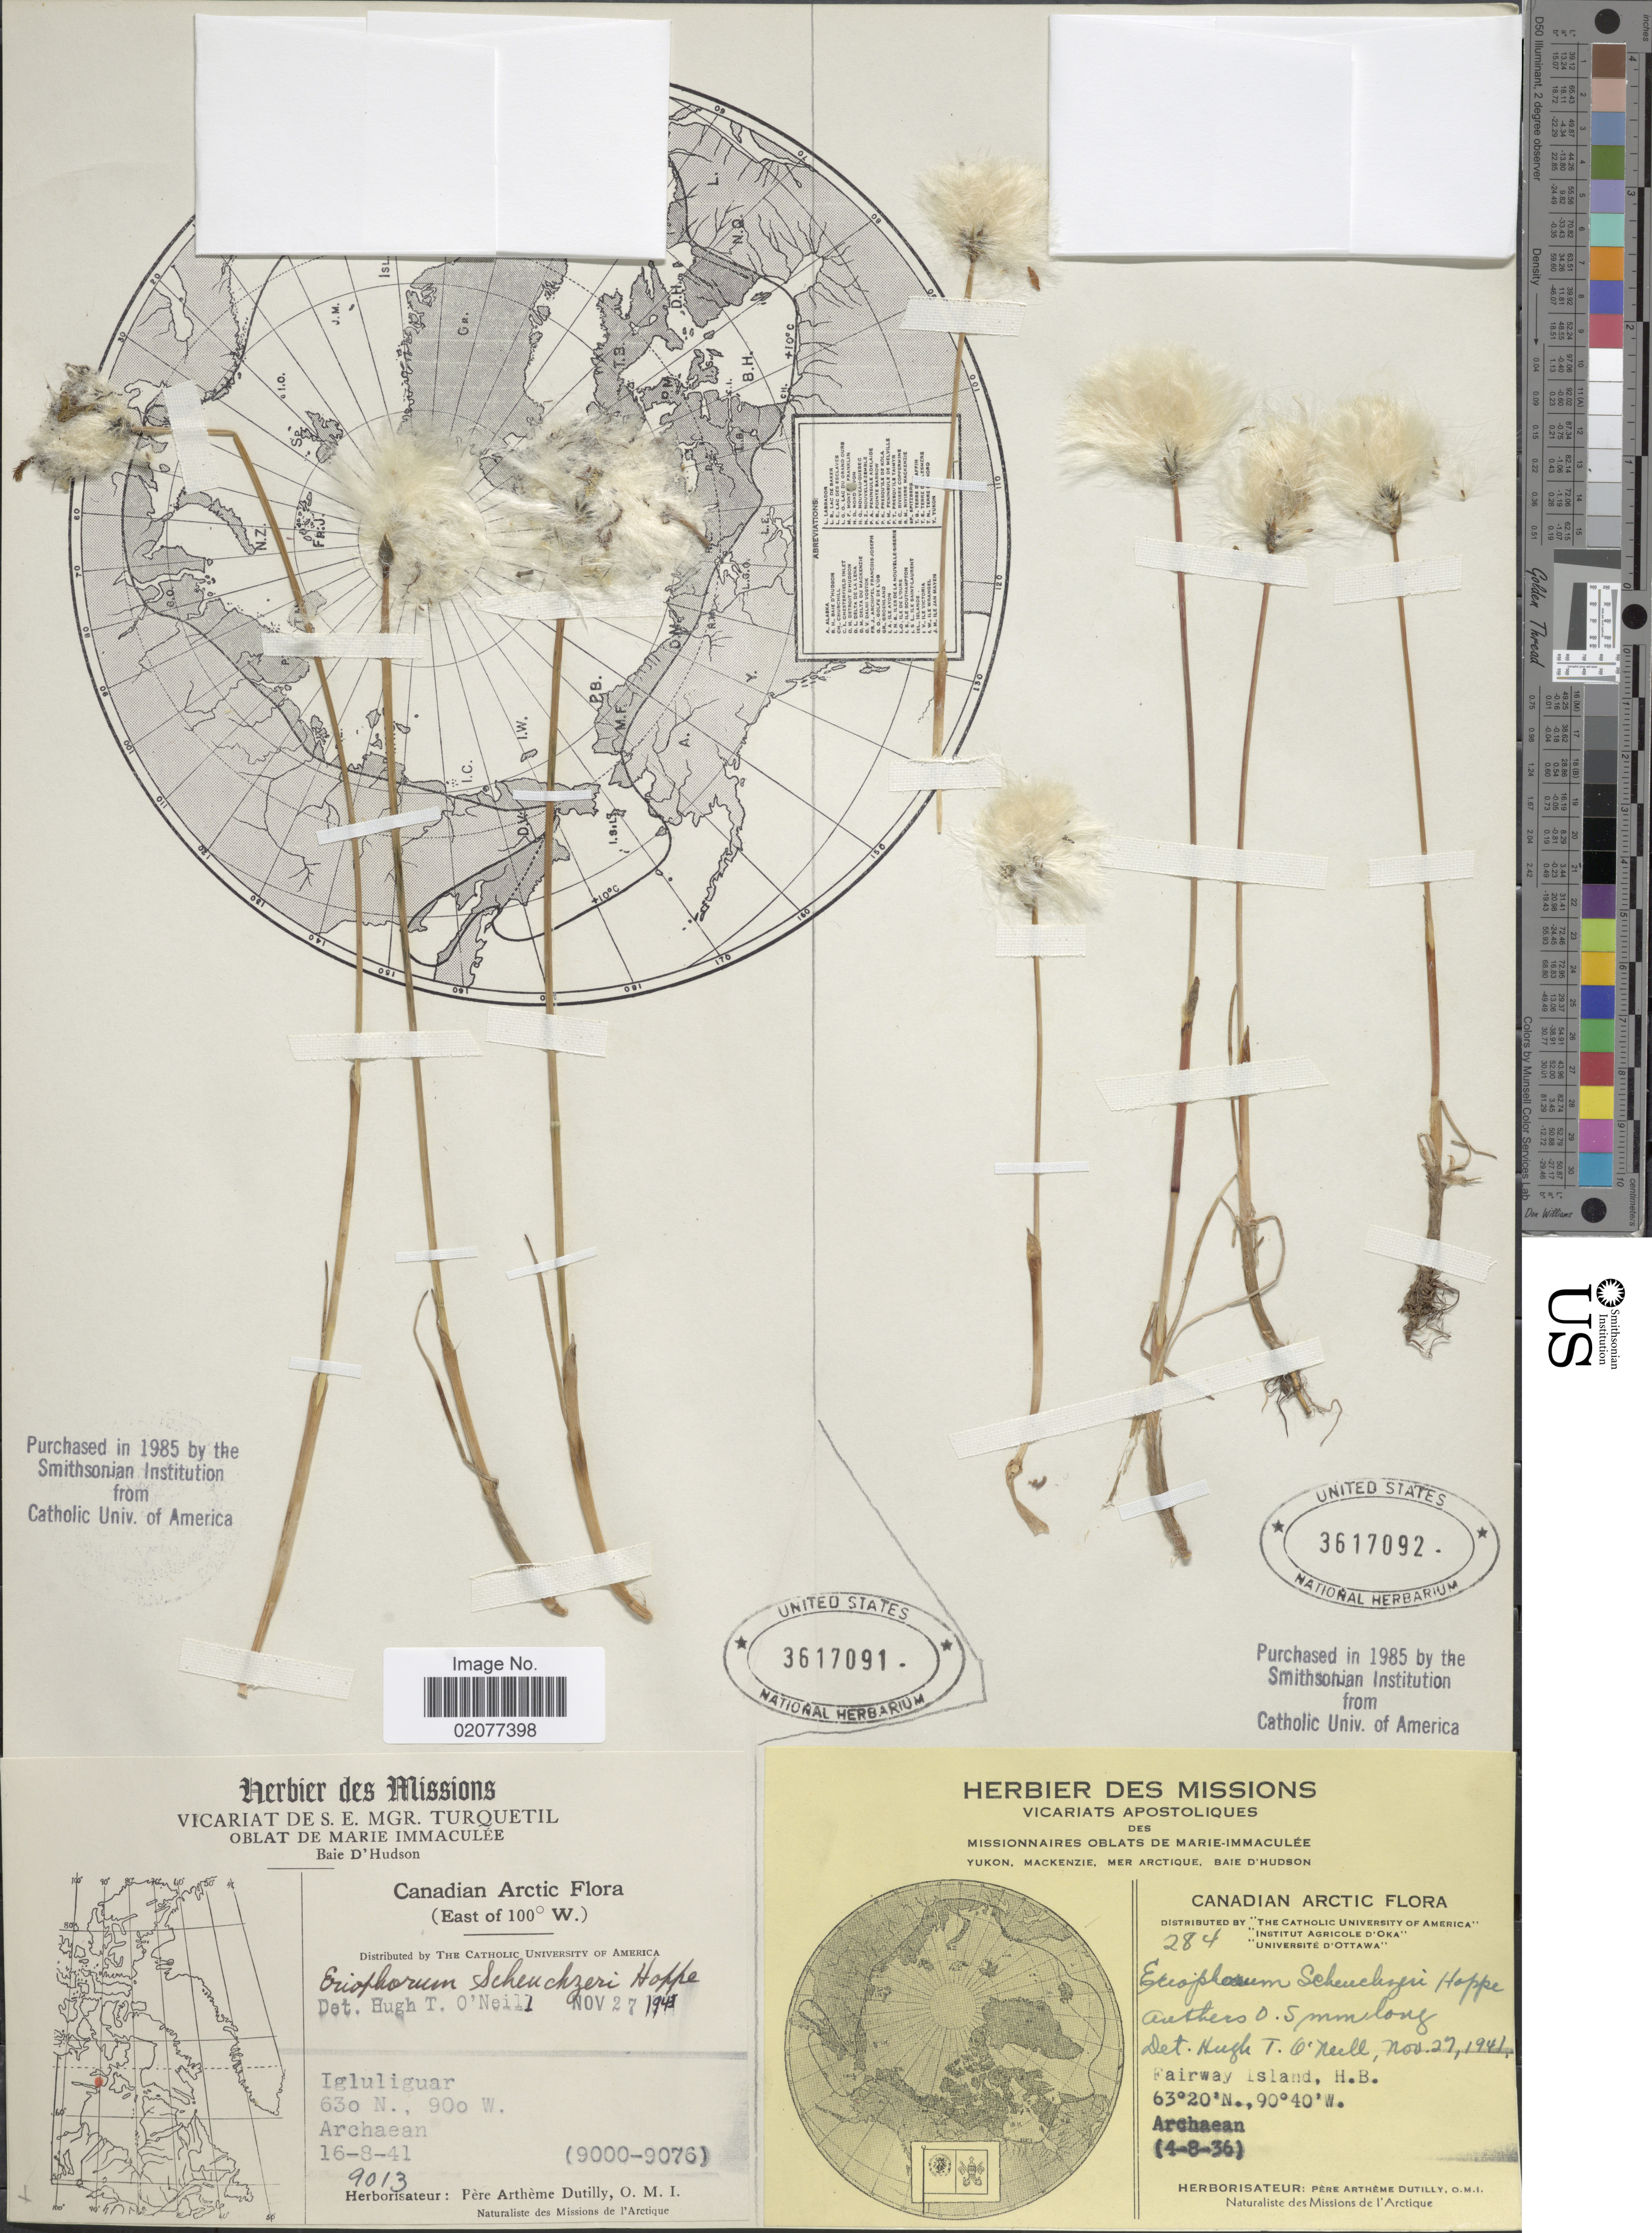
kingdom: Plantae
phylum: Tracheophyta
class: Liliopsida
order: Poales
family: Cyperaceae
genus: Eriophorum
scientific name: Eriophorum scheuchzeri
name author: Hoppe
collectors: A. Dutilly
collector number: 284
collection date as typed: Transcribed d/m/y: 4/8/36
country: Canada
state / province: Nunavut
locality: Canadian Arctic, Fairway Island. H.B. Archaean.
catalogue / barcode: US 3617092-2